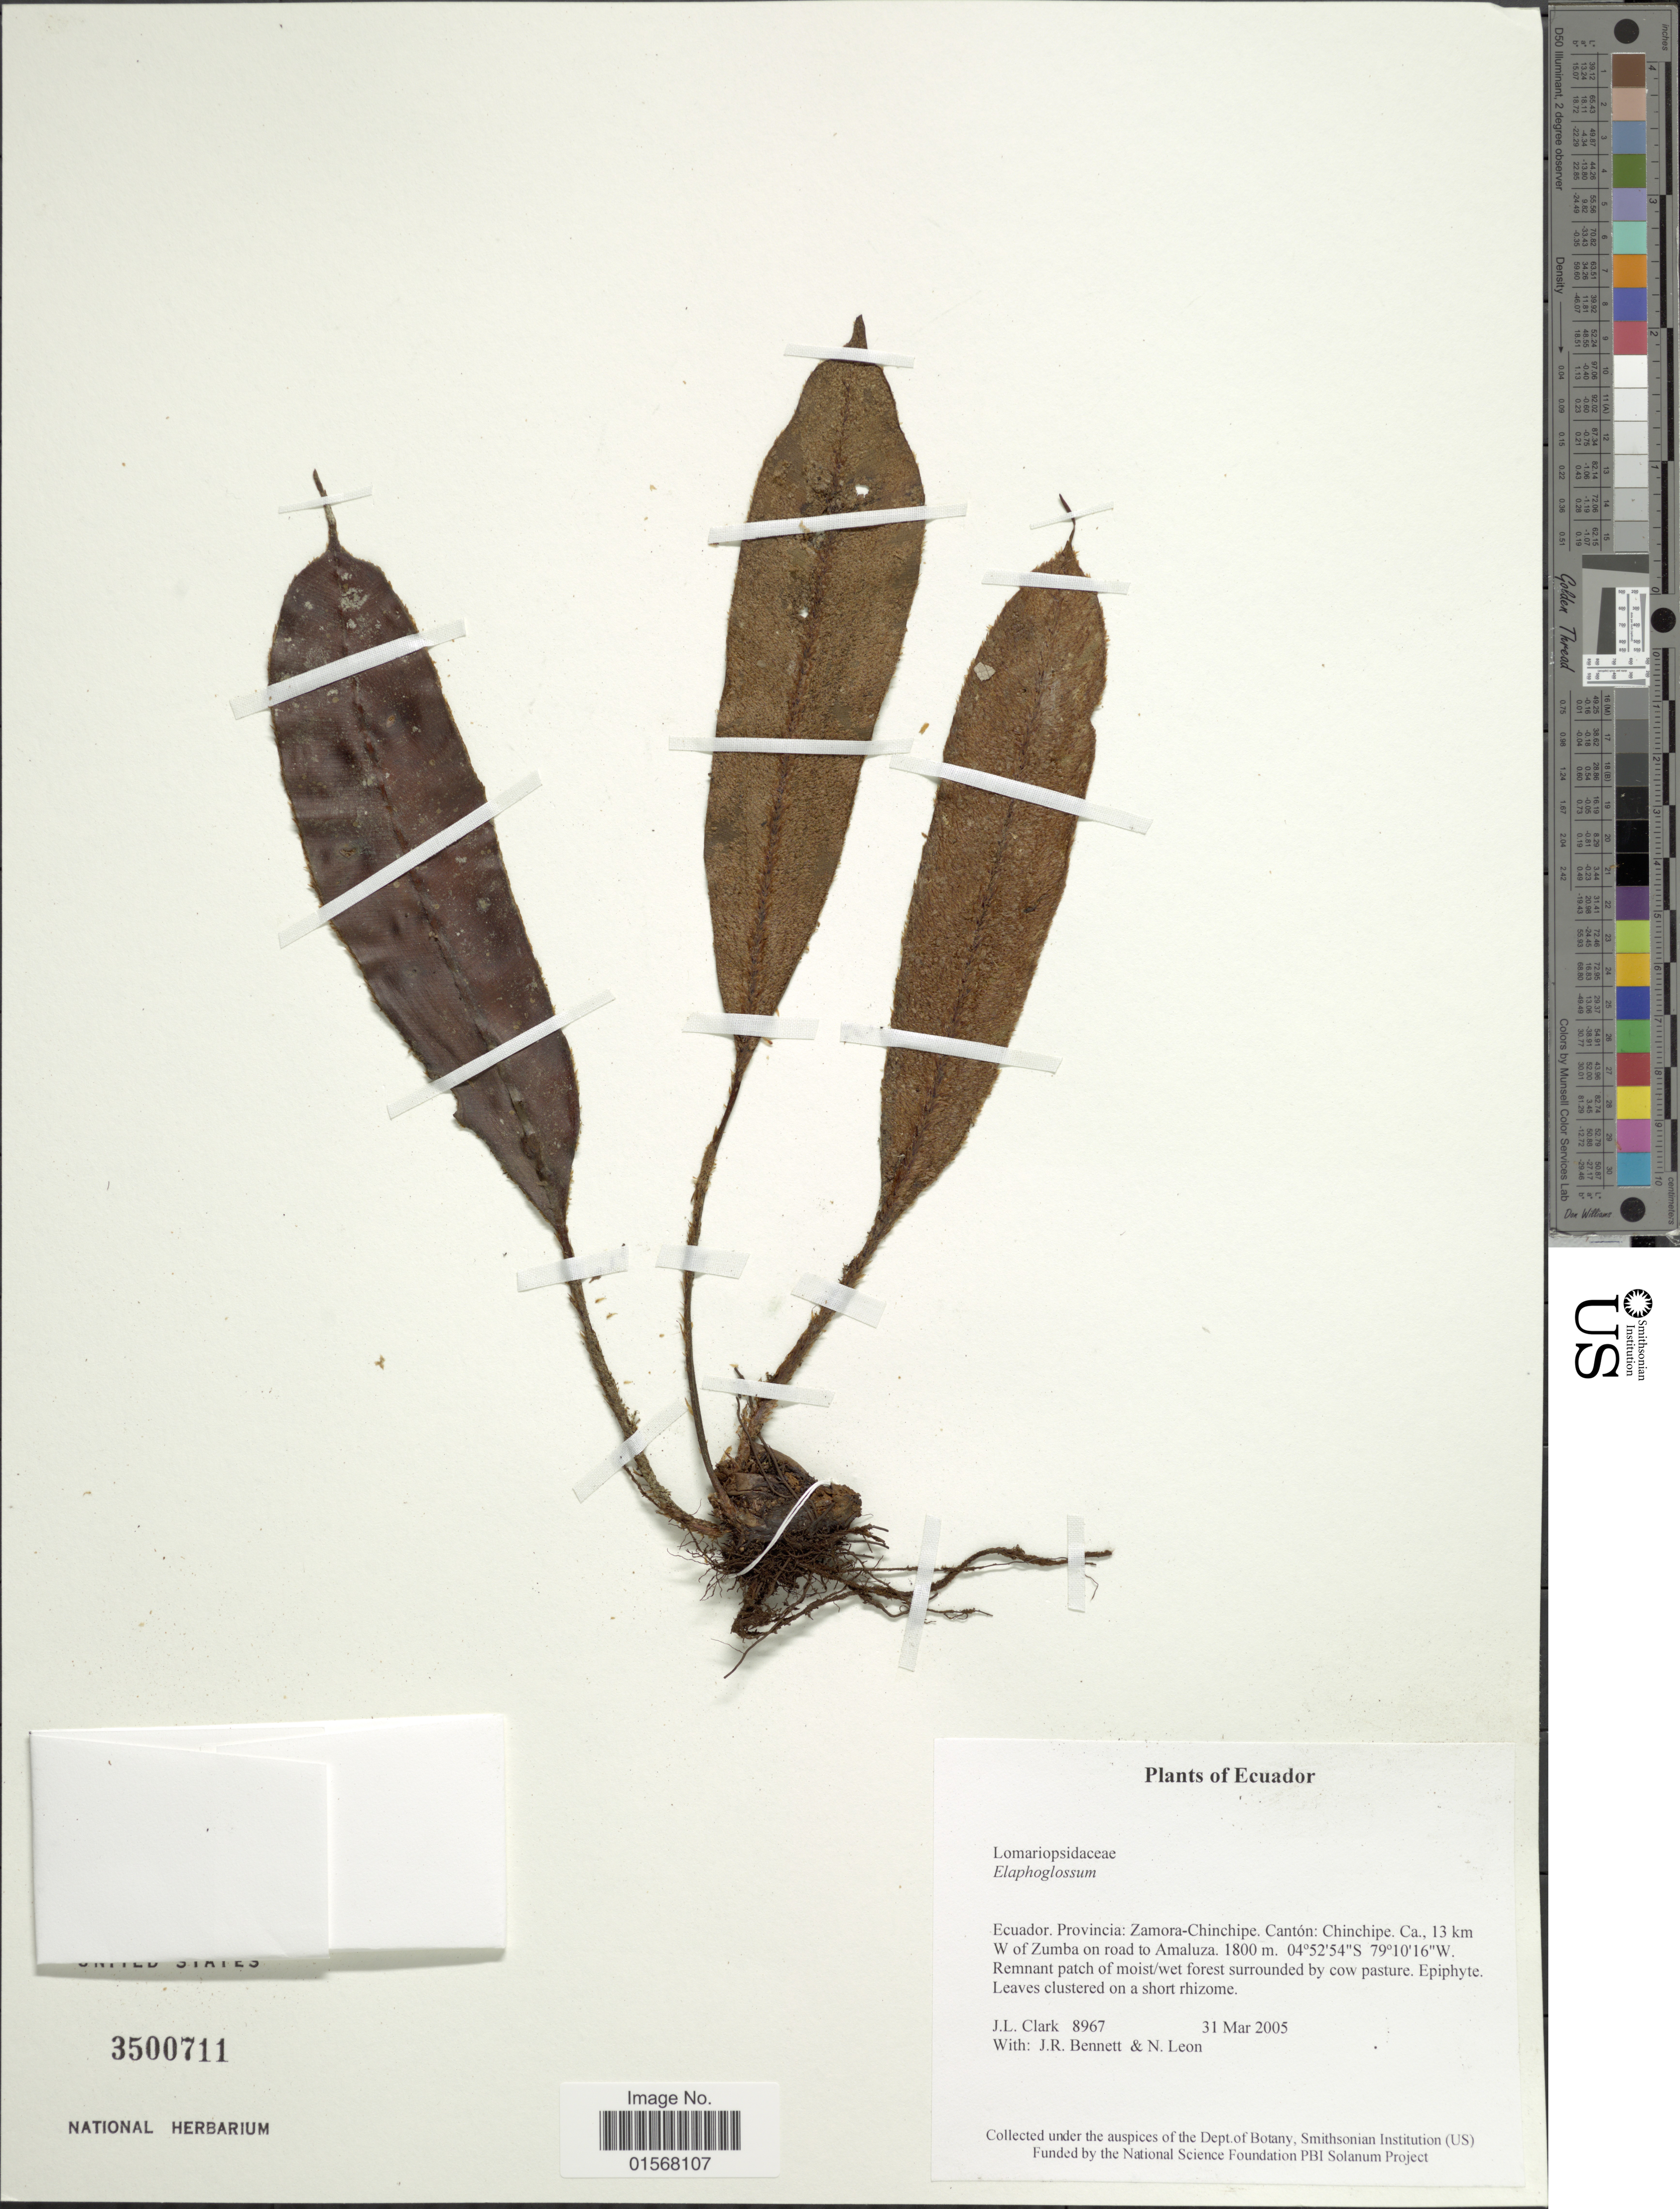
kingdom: Plantae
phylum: Tracheophyta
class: Polypodiopsida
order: Polypodiales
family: Dryopteridaceae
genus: Elaphoglossum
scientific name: Elaphoglossum sp.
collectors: J. L. Clark, J. R. Bennett & N. Leon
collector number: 8967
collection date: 2005-03-31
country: Ecuador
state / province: Zamora-Chinchipe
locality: Ecuador, Provincia: Zamora-Chinchipe, Canton: Chinchipe, ca 13 km W of Zumba on road to Amaluza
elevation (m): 1800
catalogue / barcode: US 3500711